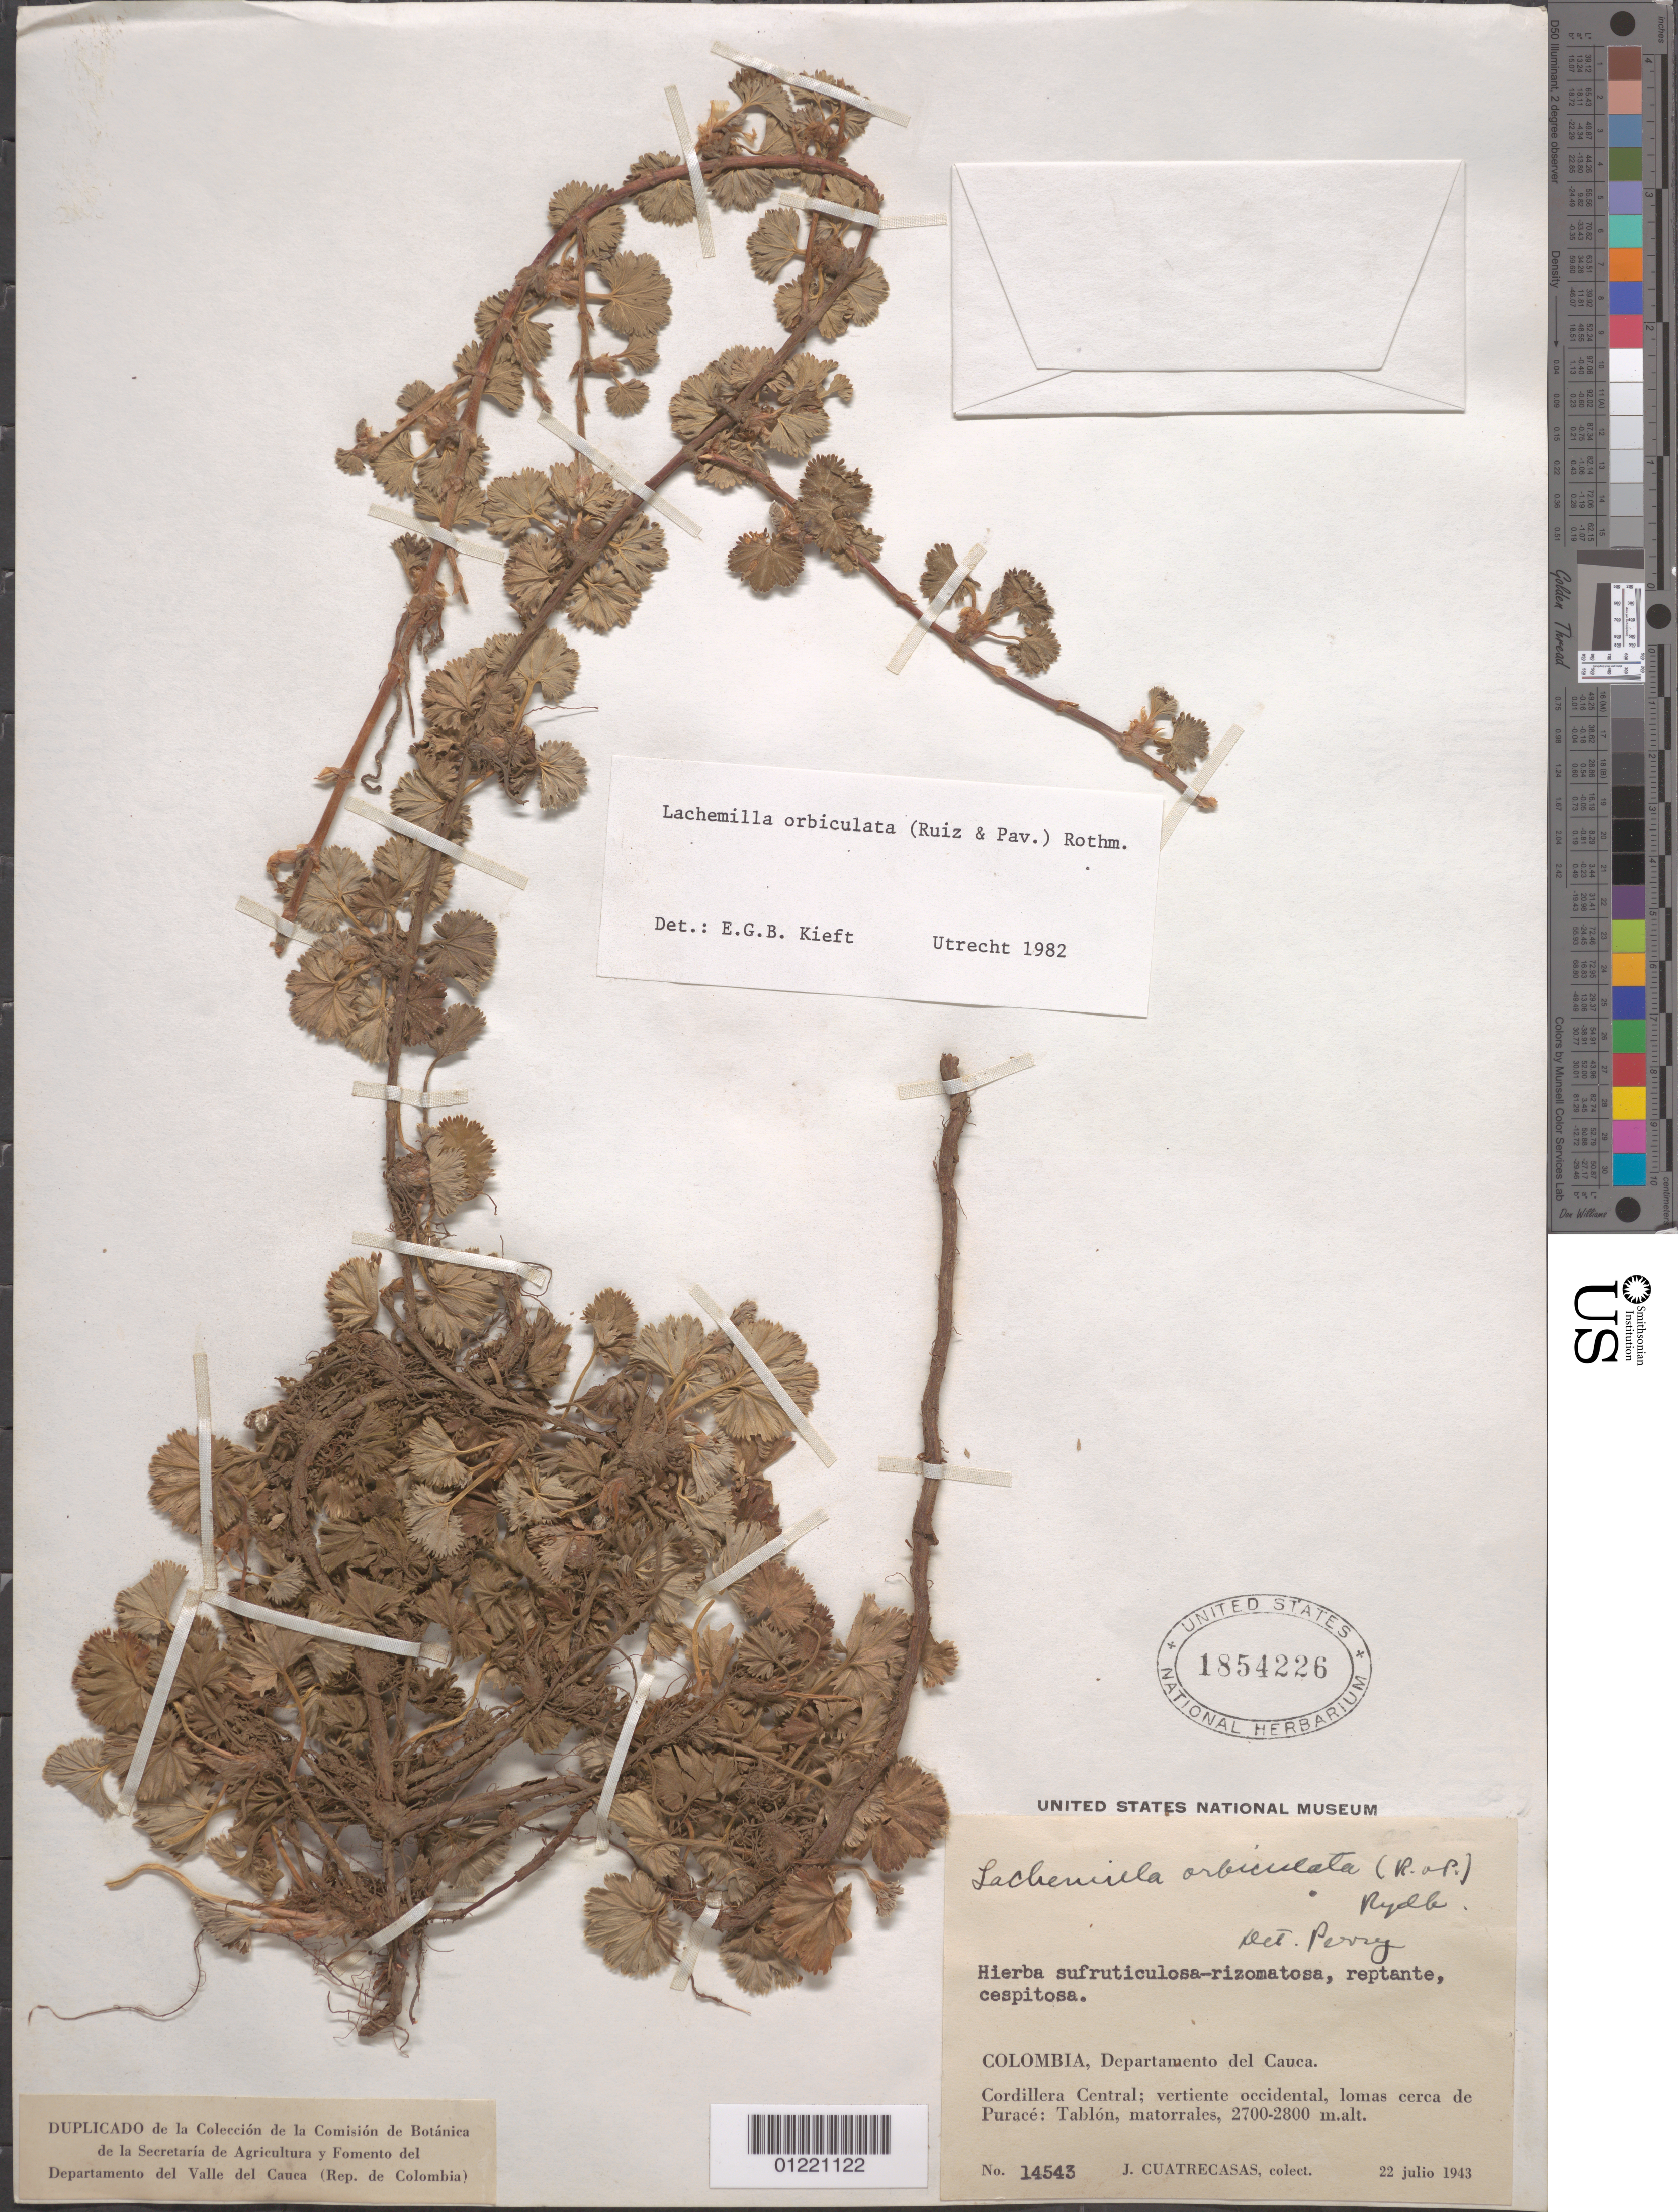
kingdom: Plantae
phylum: Tracheophyta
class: Magnoliopsida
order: Rosales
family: Rosaceae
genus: Lachemilla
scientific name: Lachemilla orbiculata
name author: (Ruiz & Pav.) Rydb.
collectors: J. Cuatrecasas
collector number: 14543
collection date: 1943-07-22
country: Colombia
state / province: Cauca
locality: Cordillera Central: vertiente occidental, lomas cerca de Puracé: Tablón.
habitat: matorrales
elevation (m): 2700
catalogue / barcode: US 1854226